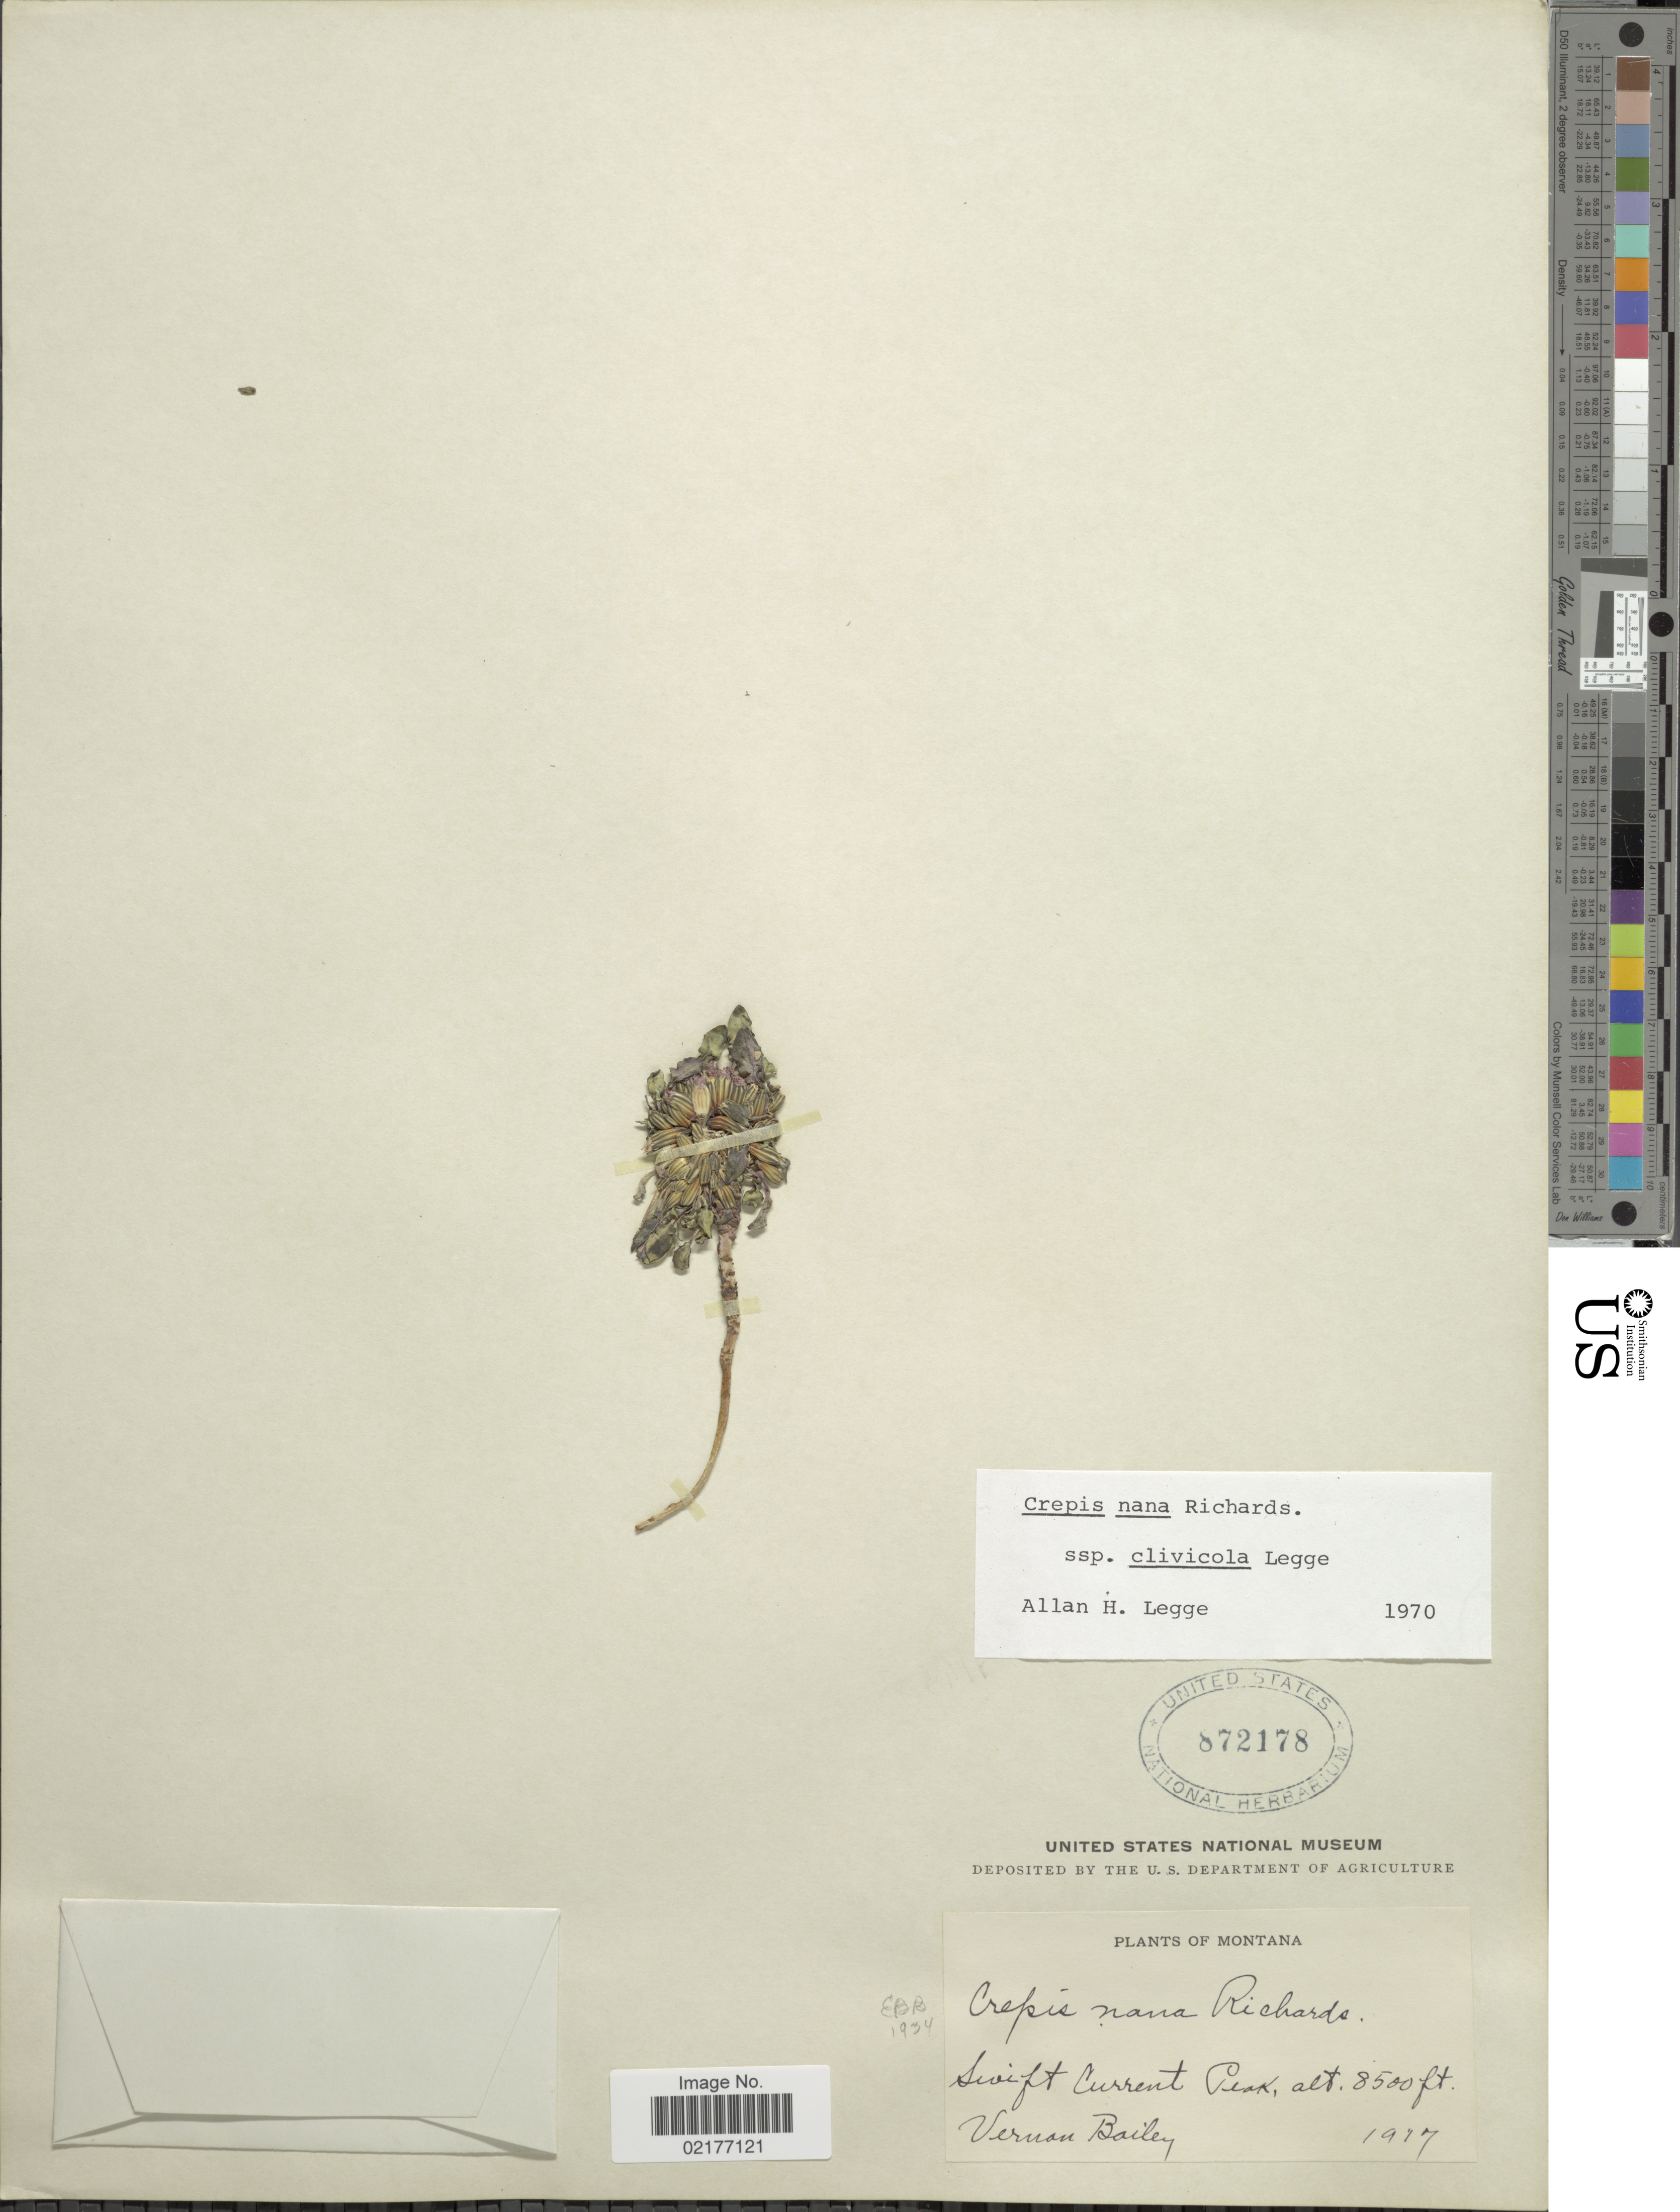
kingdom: Plantae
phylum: Tracheophyta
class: Magnoliopsida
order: Asterales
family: Asteraceae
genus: Askellia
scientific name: Askellia pygmaea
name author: (Ledeb.) Sennikov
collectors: V. O. Bailey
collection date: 1917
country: United States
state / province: Montana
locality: Swift Current Peak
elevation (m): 2591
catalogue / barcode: US 872178